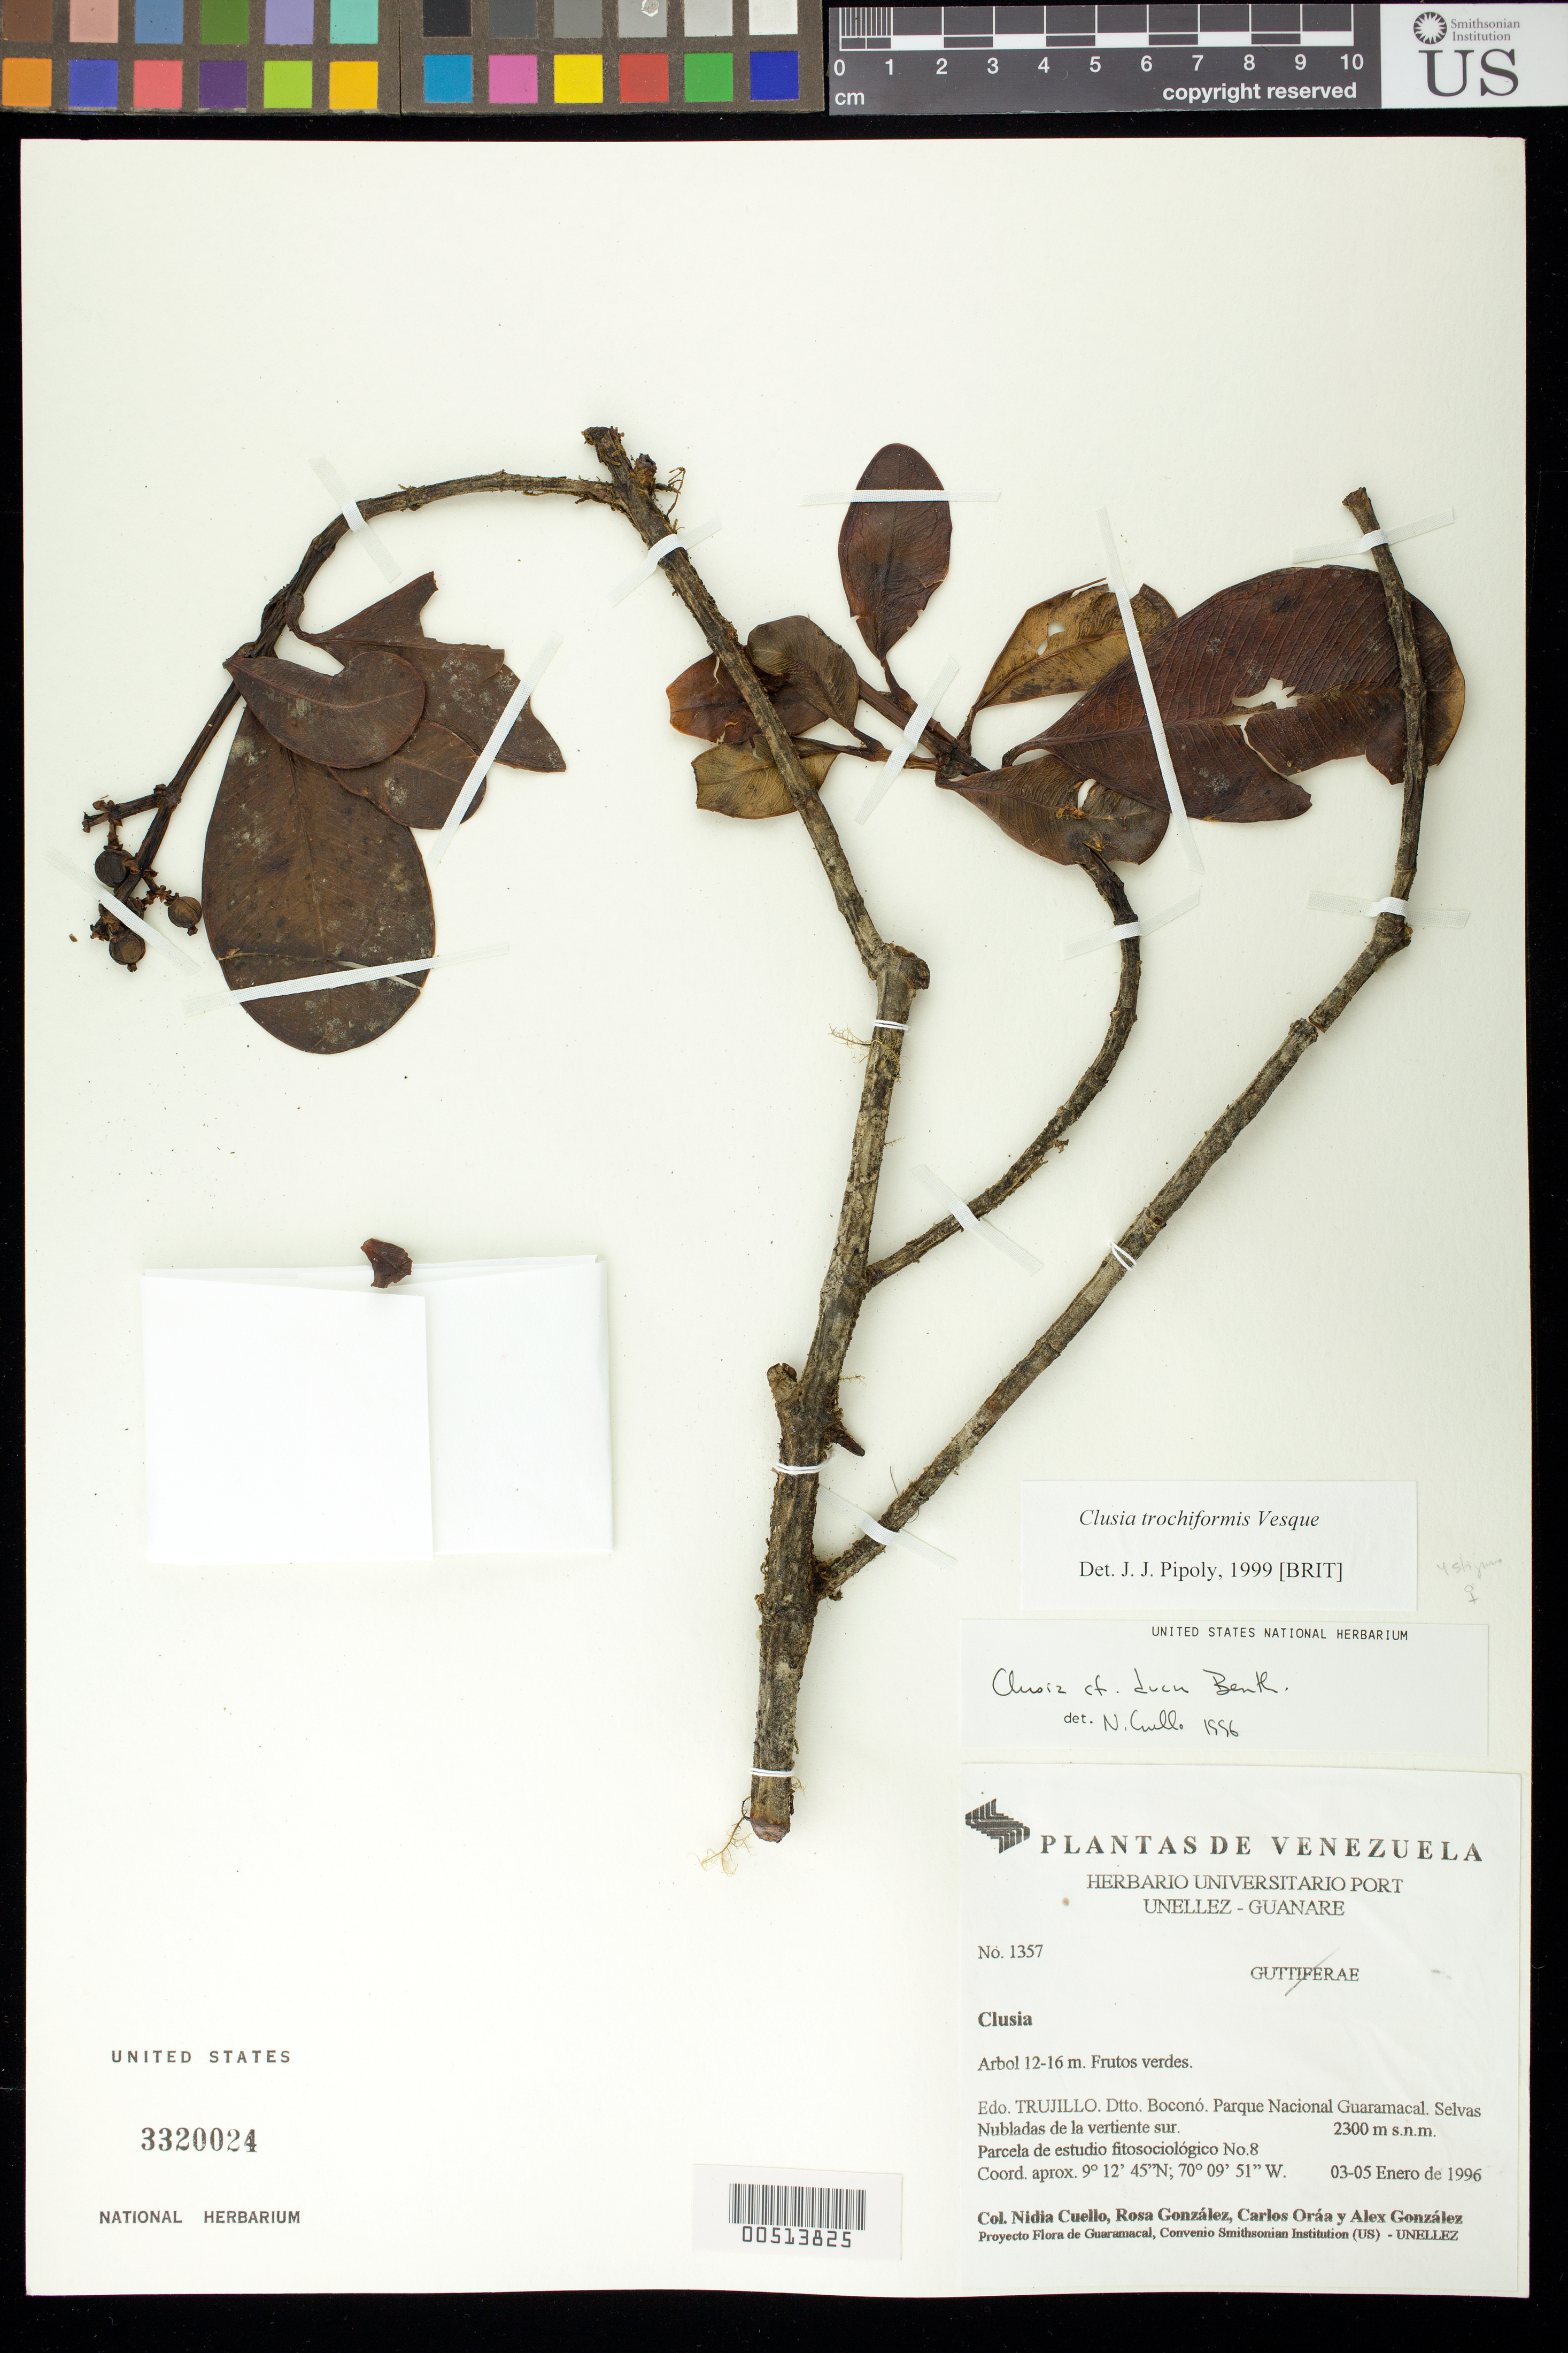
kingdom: Plantae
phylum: Tracheophyta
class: Magnoliopsida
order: Malpighiales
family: Clusiaceae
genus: Clusia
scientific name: Clusia trochiformis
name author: Vesque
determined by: Pipoly, J. J., III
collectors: N. L. Cuello, R. González, C. Oráa & A. Gonzáles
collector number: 1357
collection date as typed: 03 Jan 1996 to 05 Jan 1996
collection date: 1996-01-03/1996-01-05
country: Venezuela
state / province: Trujillo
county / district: Boconó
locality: Parque Nacional Guaramacal, vertiente S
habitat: Selvas nubladas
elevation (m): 2300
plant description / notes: A, MO, PORT, US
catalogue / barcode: US 3320024